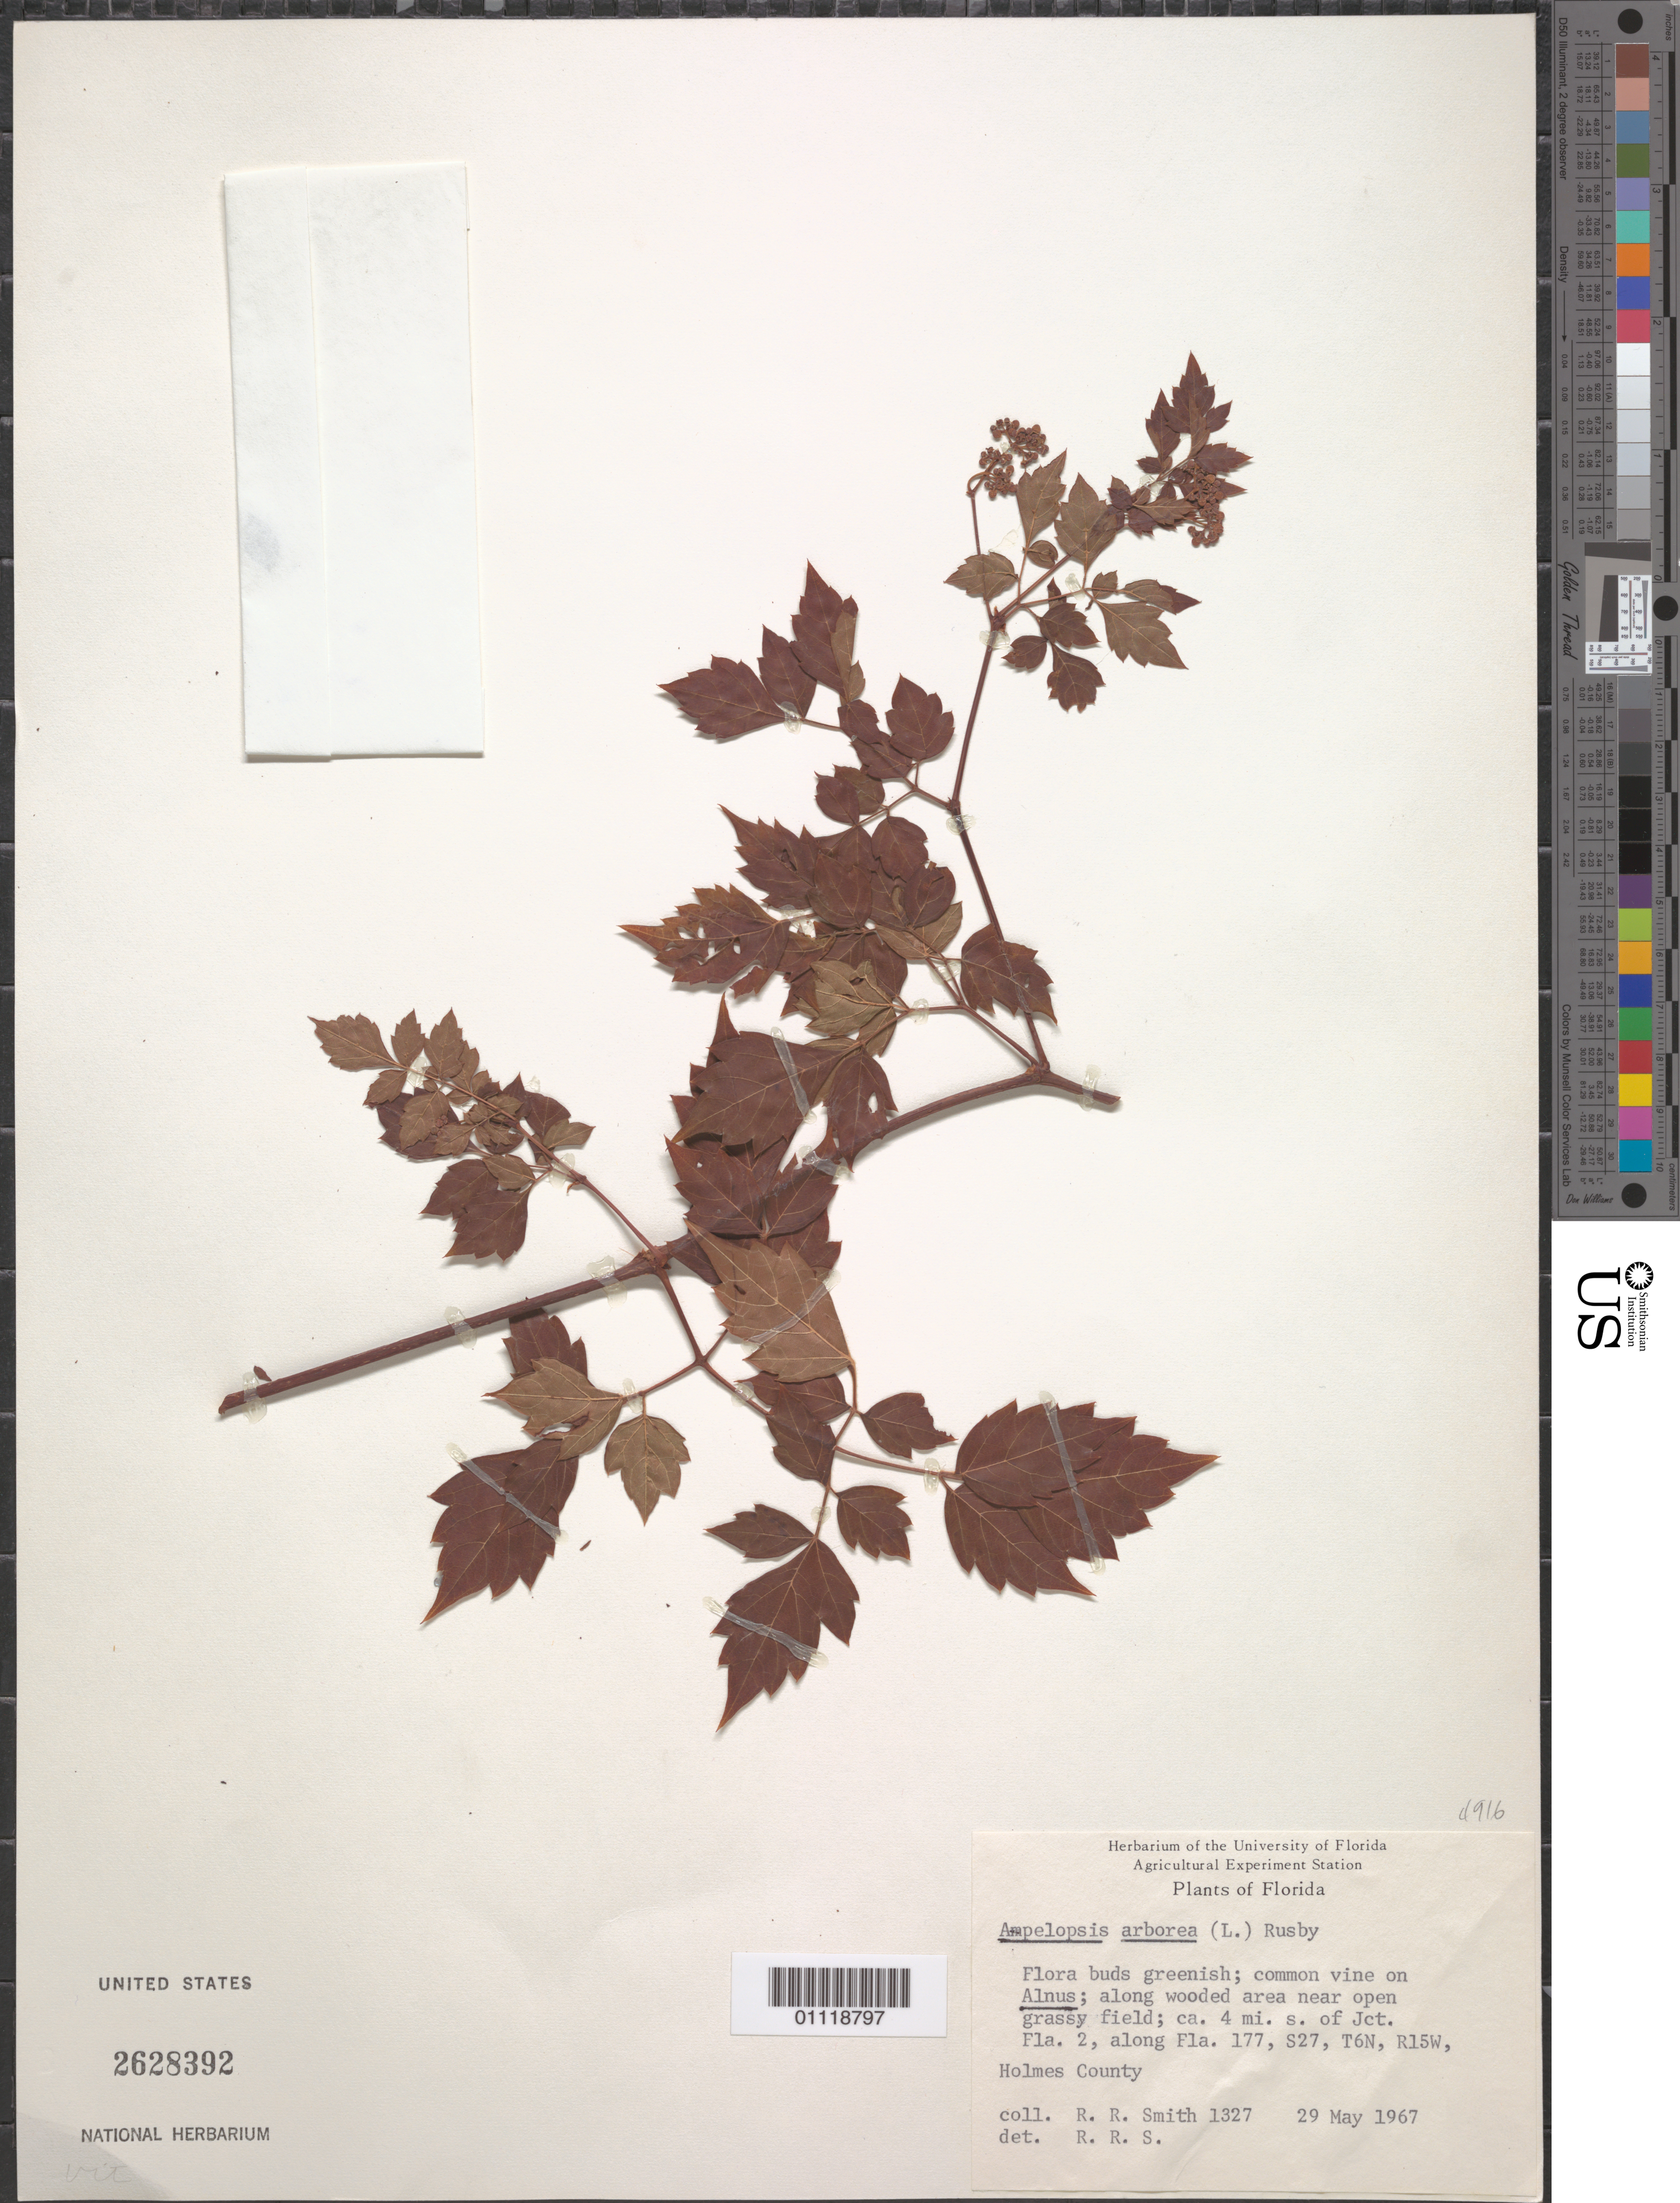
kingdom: Plantae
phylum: Tracheophyta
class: Magnoliopsida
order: Vitales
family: Vitaceae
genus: Ampelopsis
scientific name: Ampelopsis arborea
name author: (L.) Koehne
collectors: R. R. Smith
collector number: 1327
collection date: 1967-05-29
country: United States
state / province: Florida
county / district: Holmes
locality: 4 mi S of Jct Fla 2, along Fla 177.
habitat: Flora buds greenish; common vine on Alnus; along wooded area near open grassy field.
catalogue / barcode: US 2628392